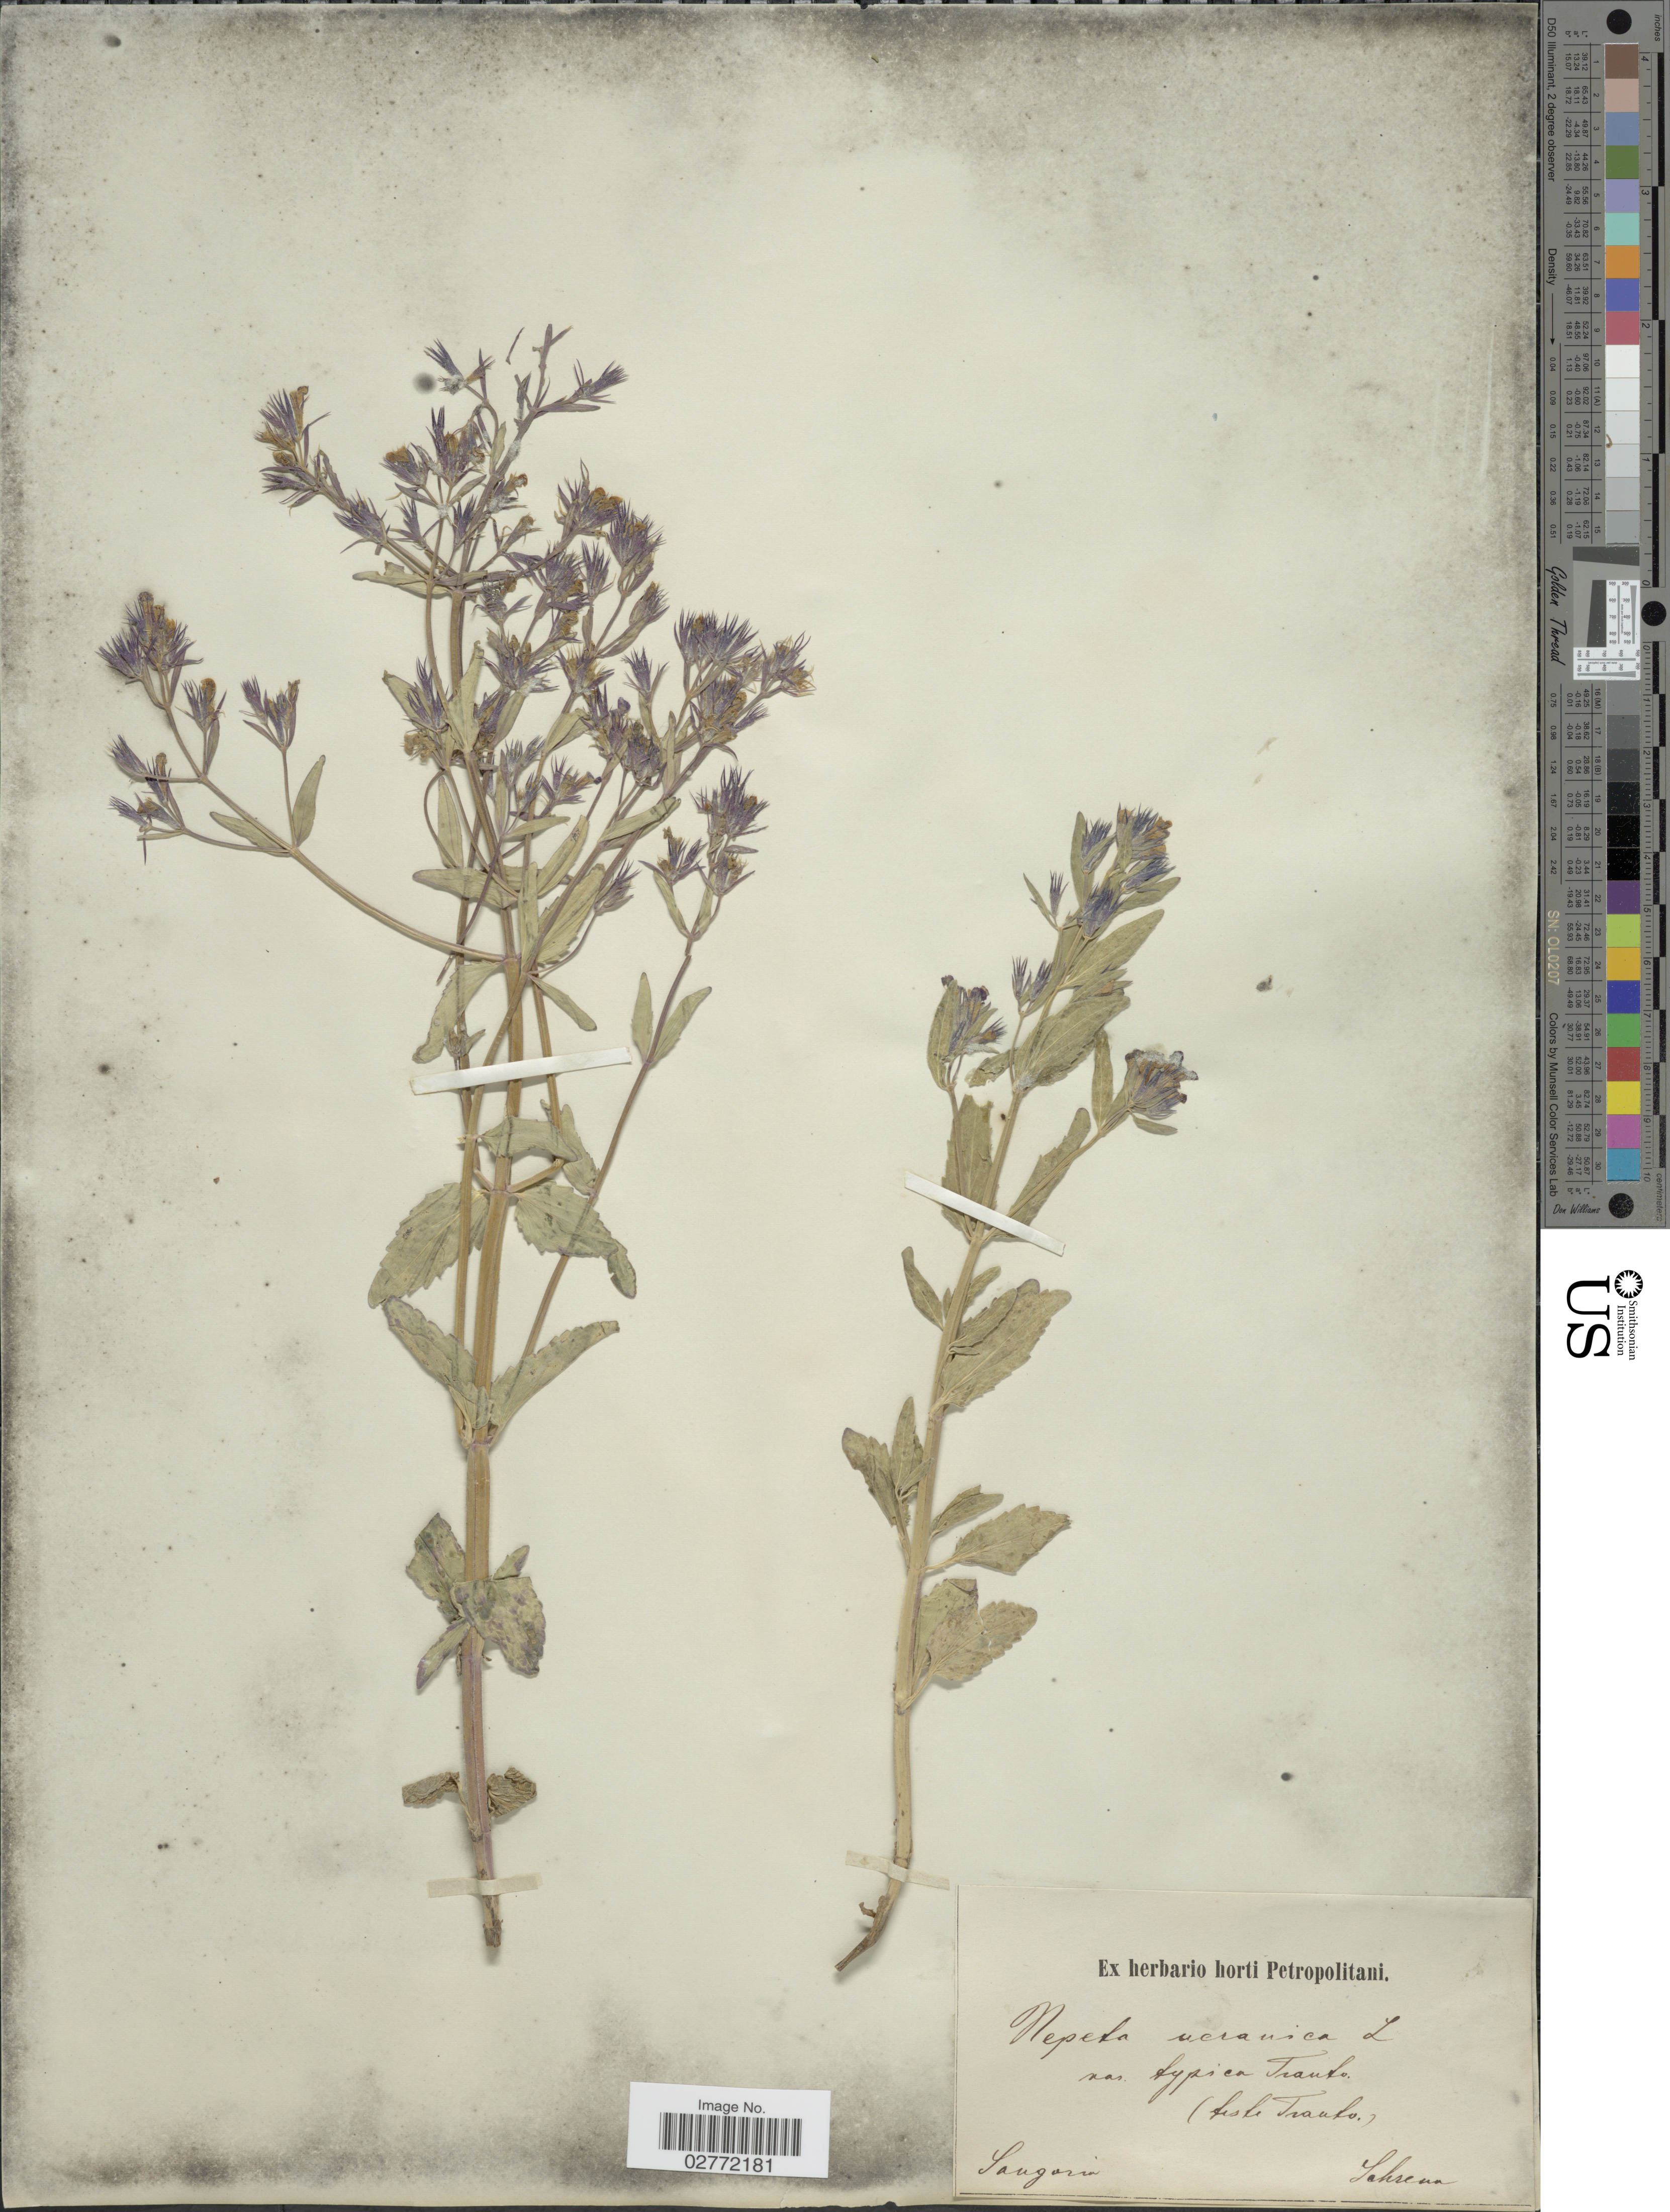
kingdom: Plantae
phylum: Tracheophyta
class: Magnoliopsida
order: Lamiales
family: Lamiaceae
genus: Nepeta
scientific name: Nepeta ucranica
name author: L.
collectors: A.G. Schrenk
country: Kazakhstan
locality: Songoria.